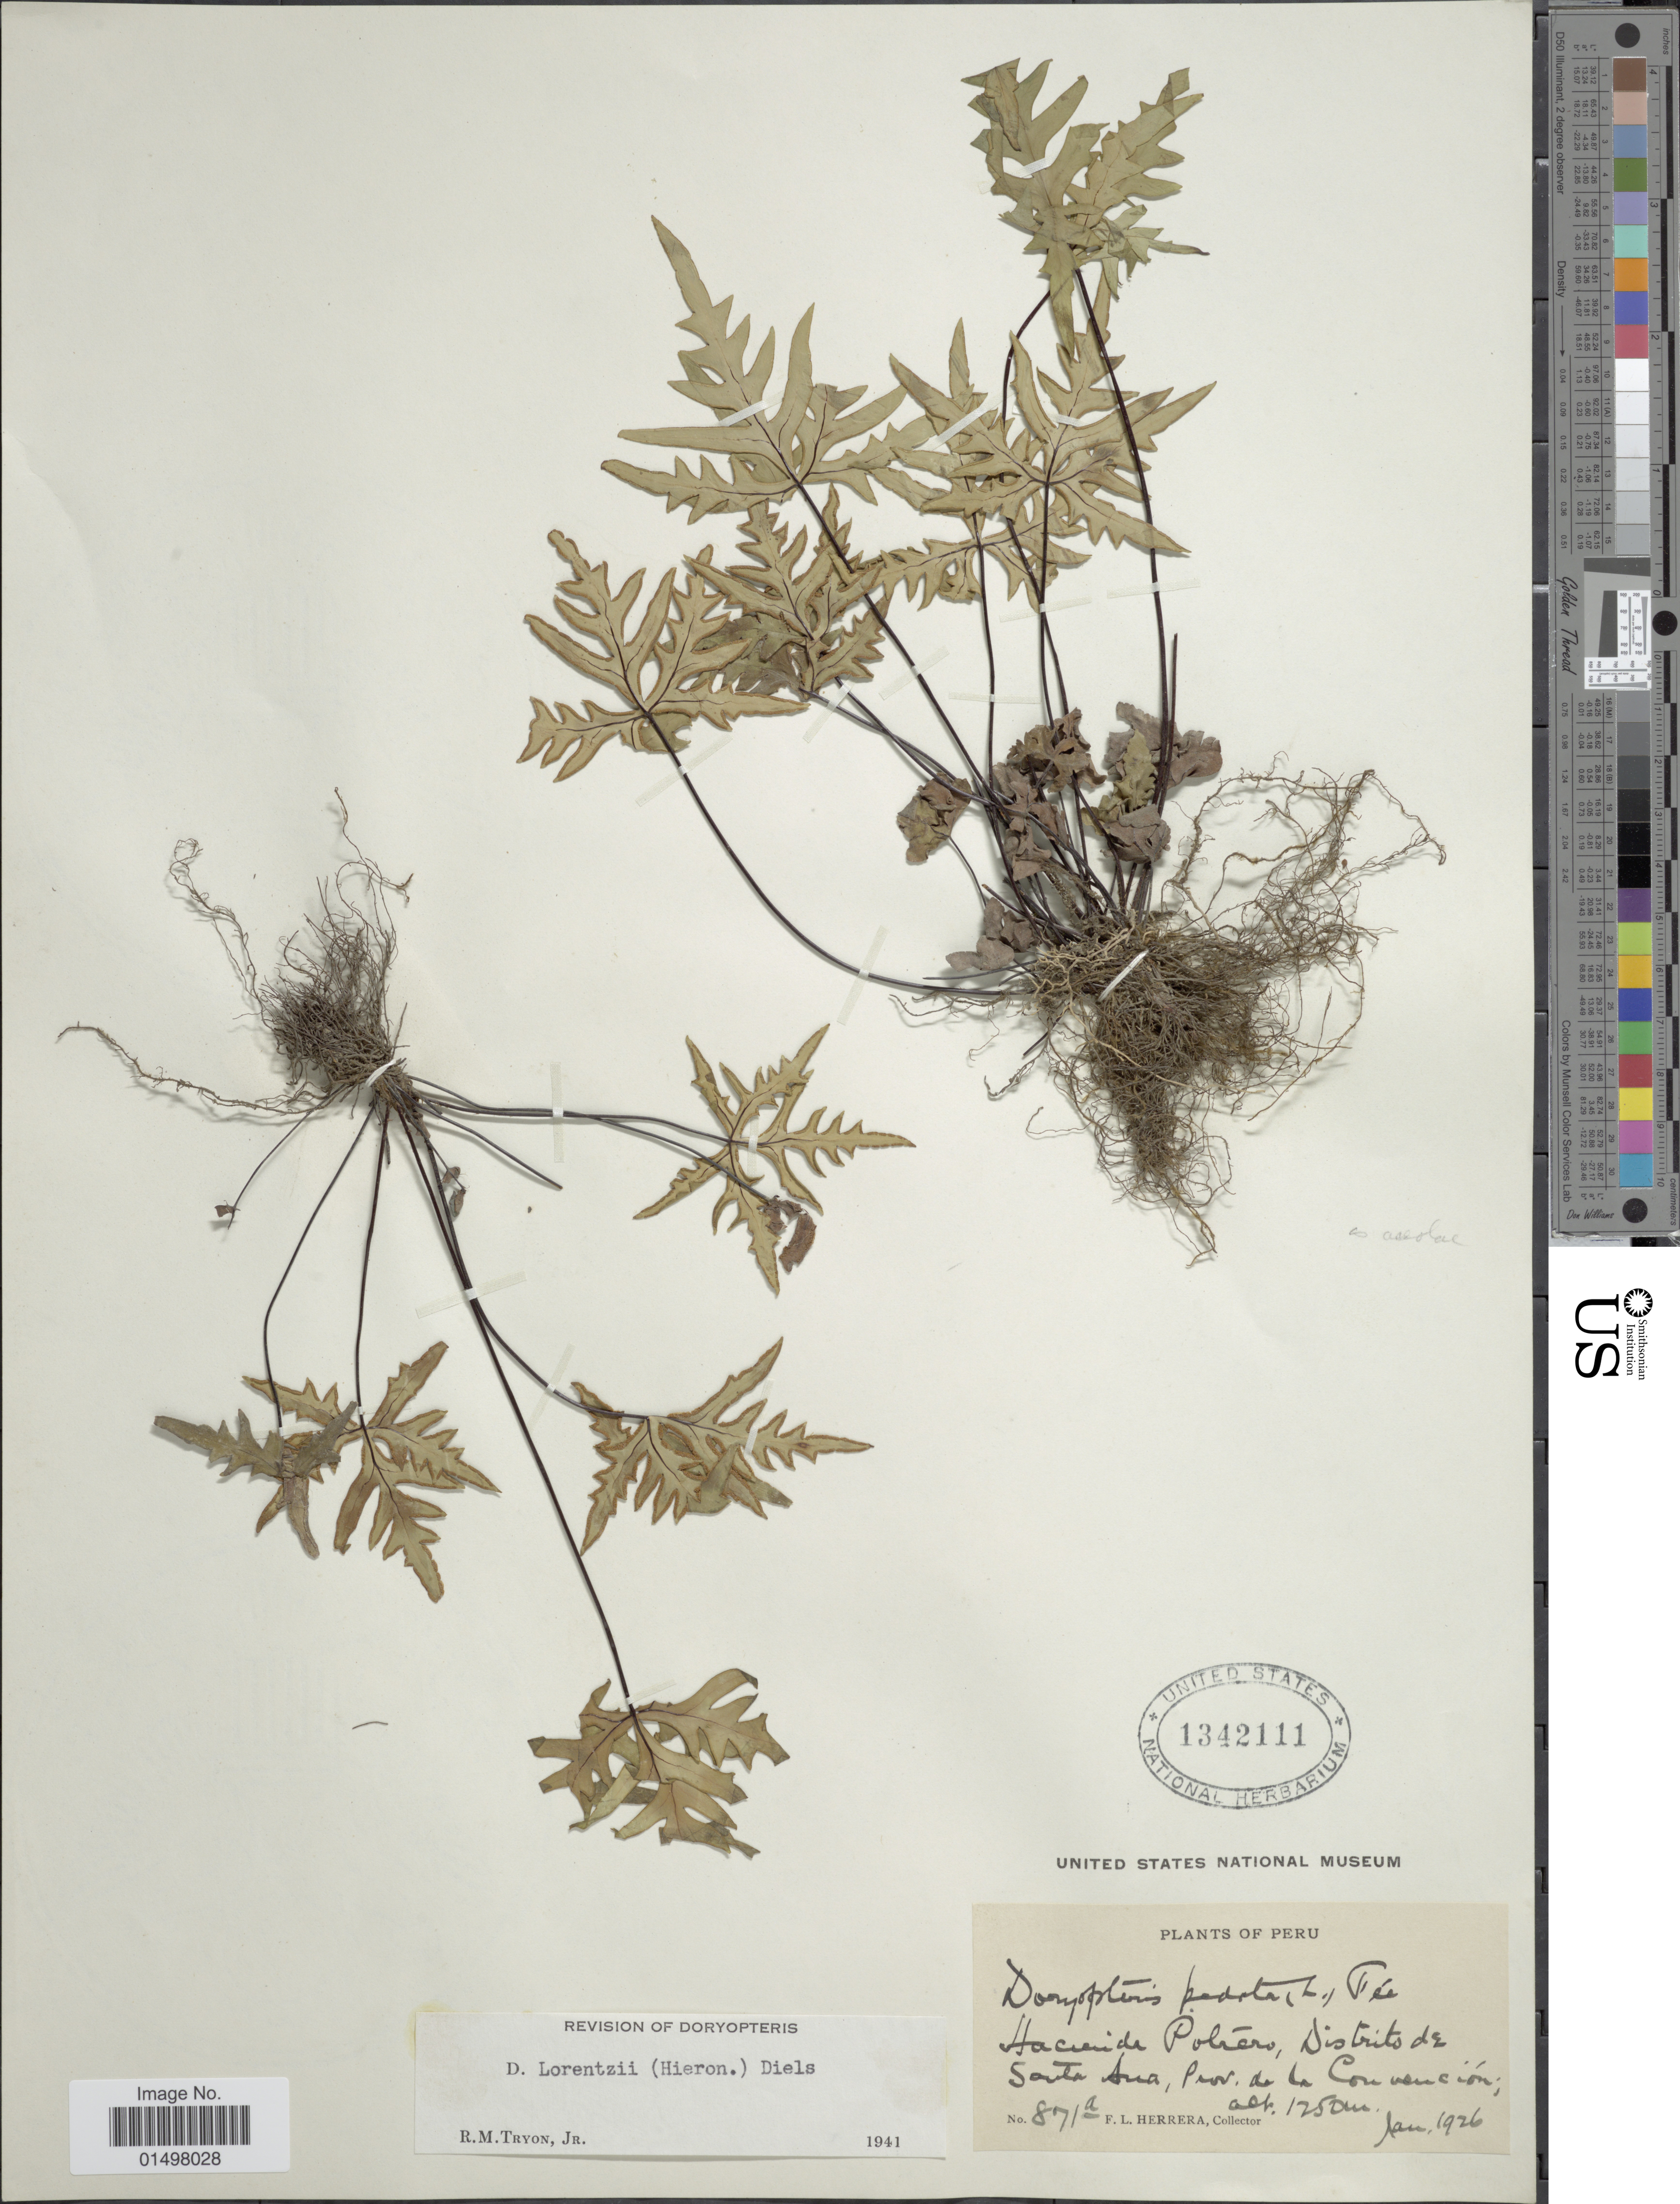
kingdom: Plantae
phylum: Tracheophyta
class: Polypodiopsida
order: Polypodiales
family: Pteridaceae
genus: Doryopteris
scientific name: Doryopteris lorentzii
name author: (Diels) Hieron.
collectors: F. L. Herrera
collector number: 871a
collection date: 1926-01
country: Peru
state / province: Cusco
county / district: La Convención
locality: Hacienda Potrero, Distrito de Santa Ana,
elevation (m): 1250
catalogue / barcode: US 1342111